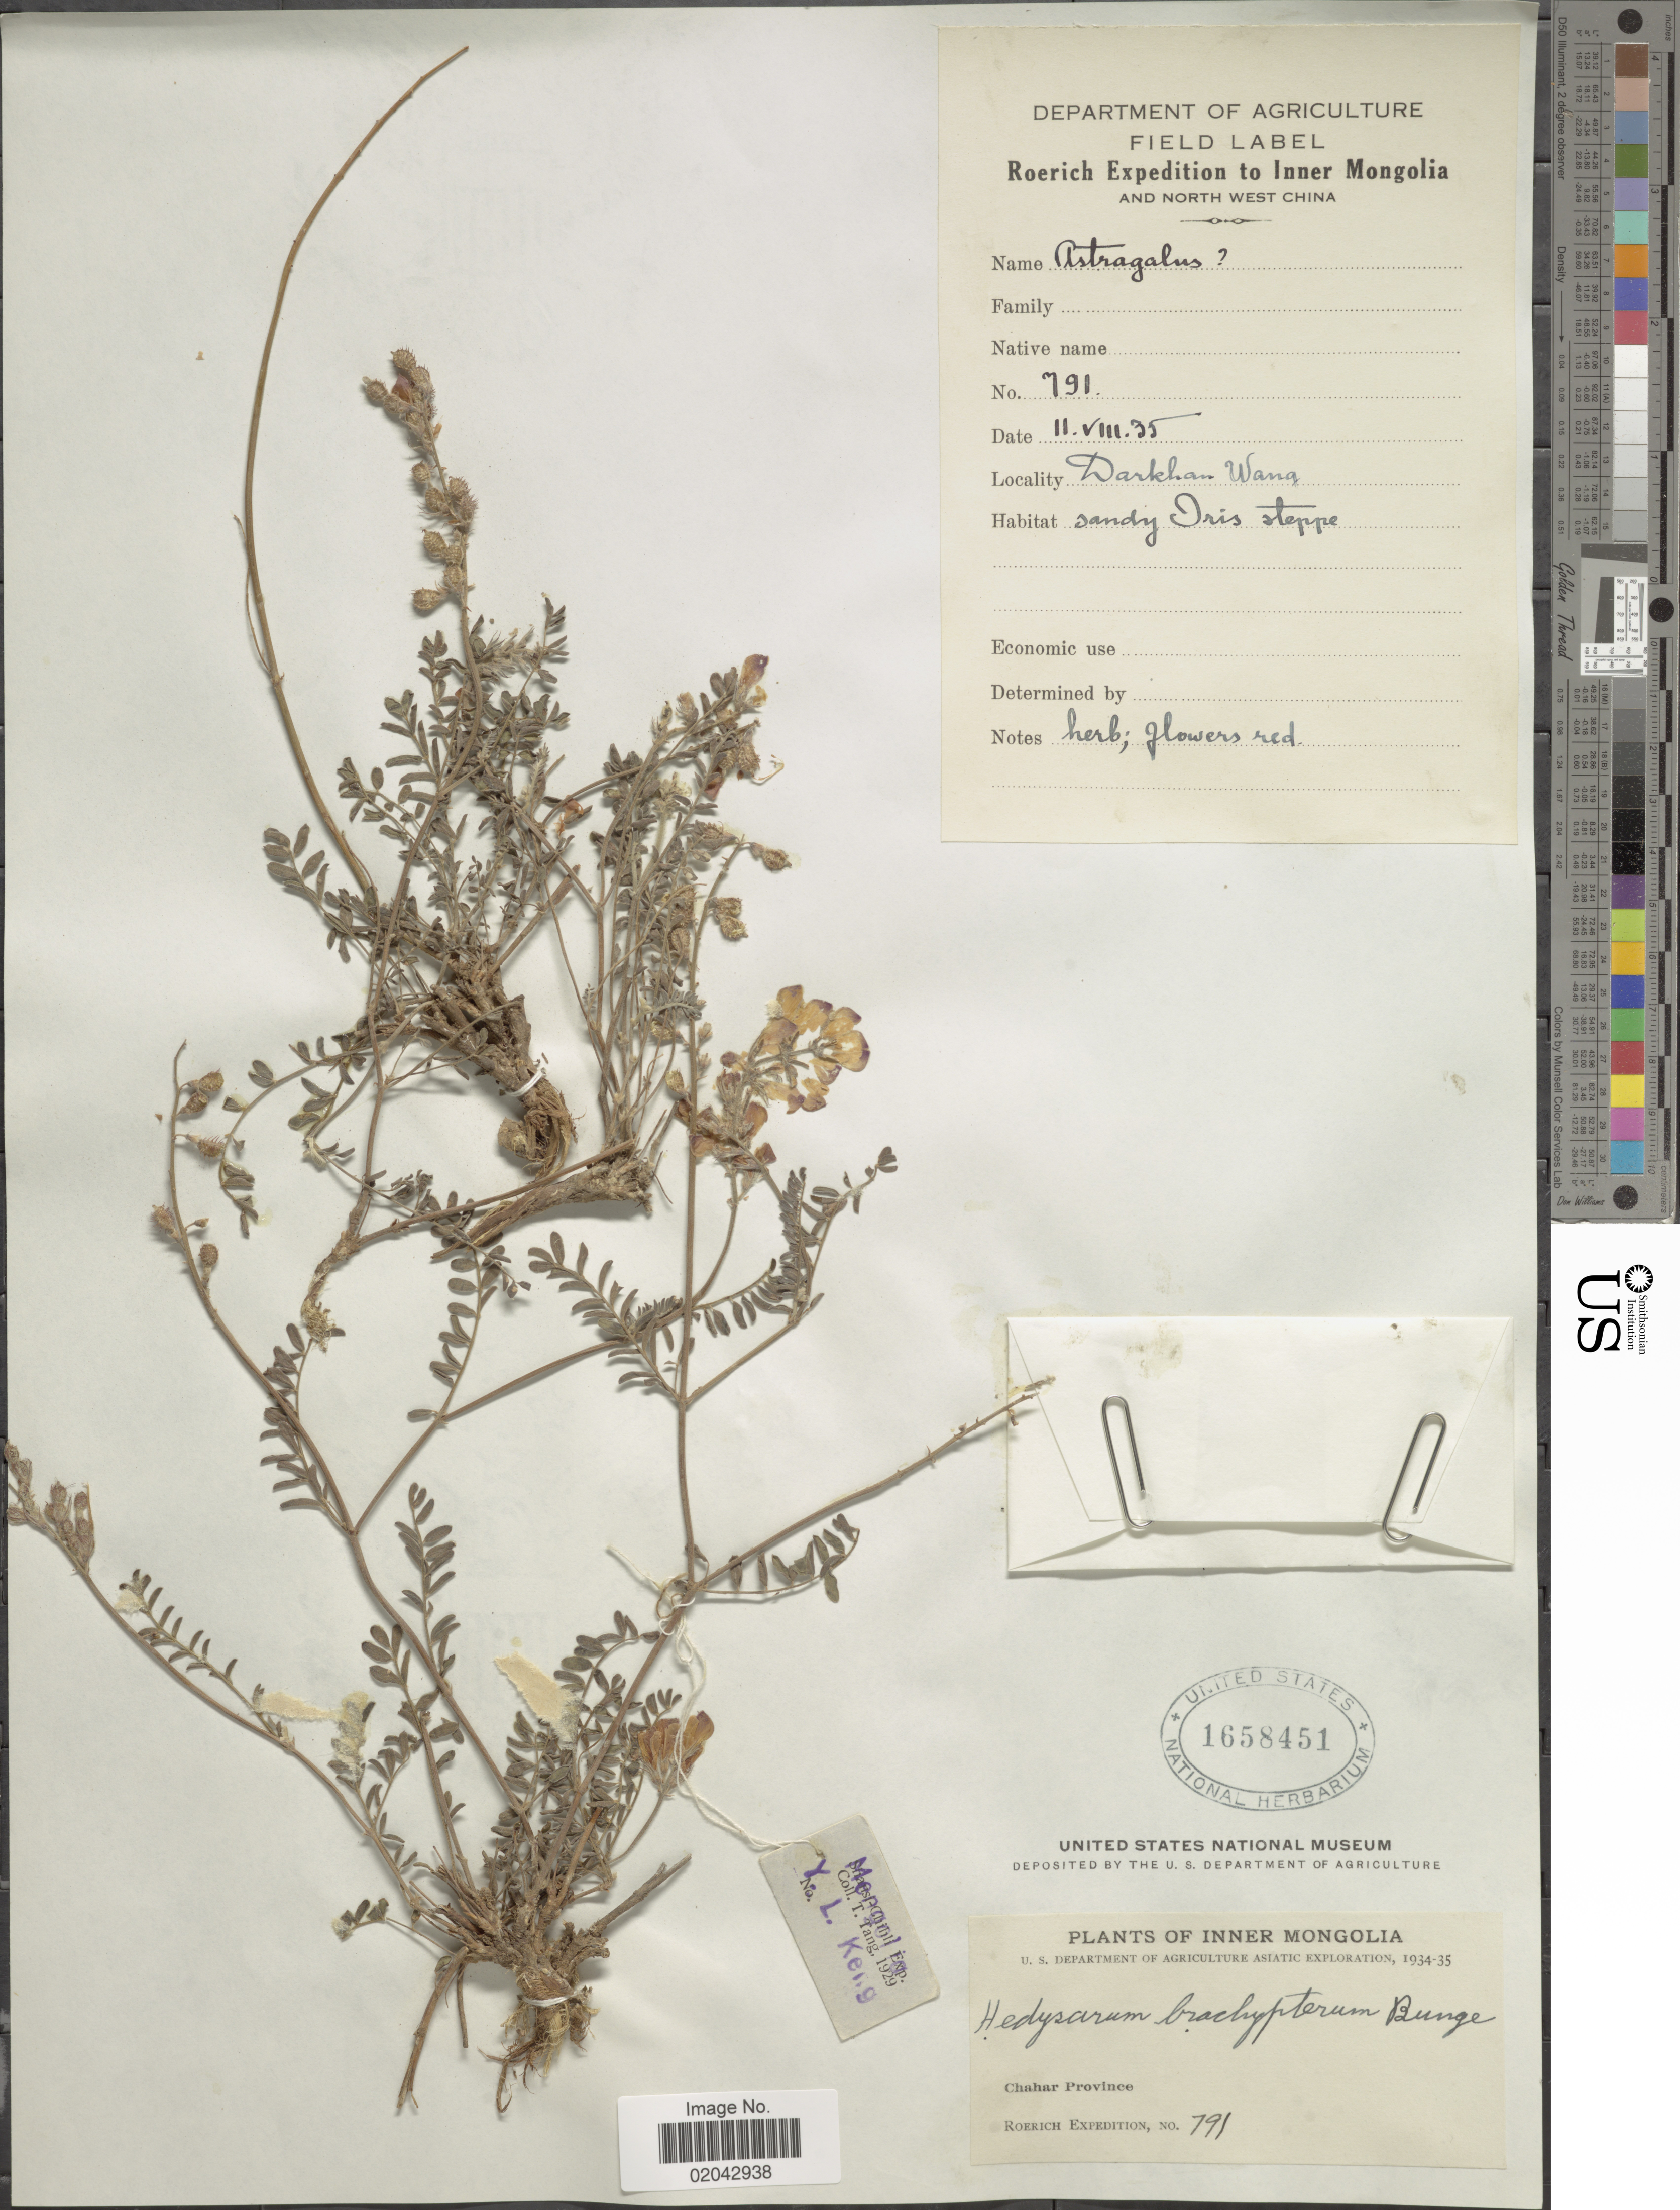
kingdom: Plantae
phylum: Tracheophyta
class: Magnoliopsida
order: Fabales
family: Fabaceae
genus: Hedysarum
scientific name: Hedysarum brachypterum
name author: Bunge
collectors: Roerich Expedition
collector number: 791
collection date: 1935-08-11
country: China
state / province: Nei Monggol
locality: Inner Mongolia, Chahar Province, Darkhan Wana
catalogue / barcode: US 1658451